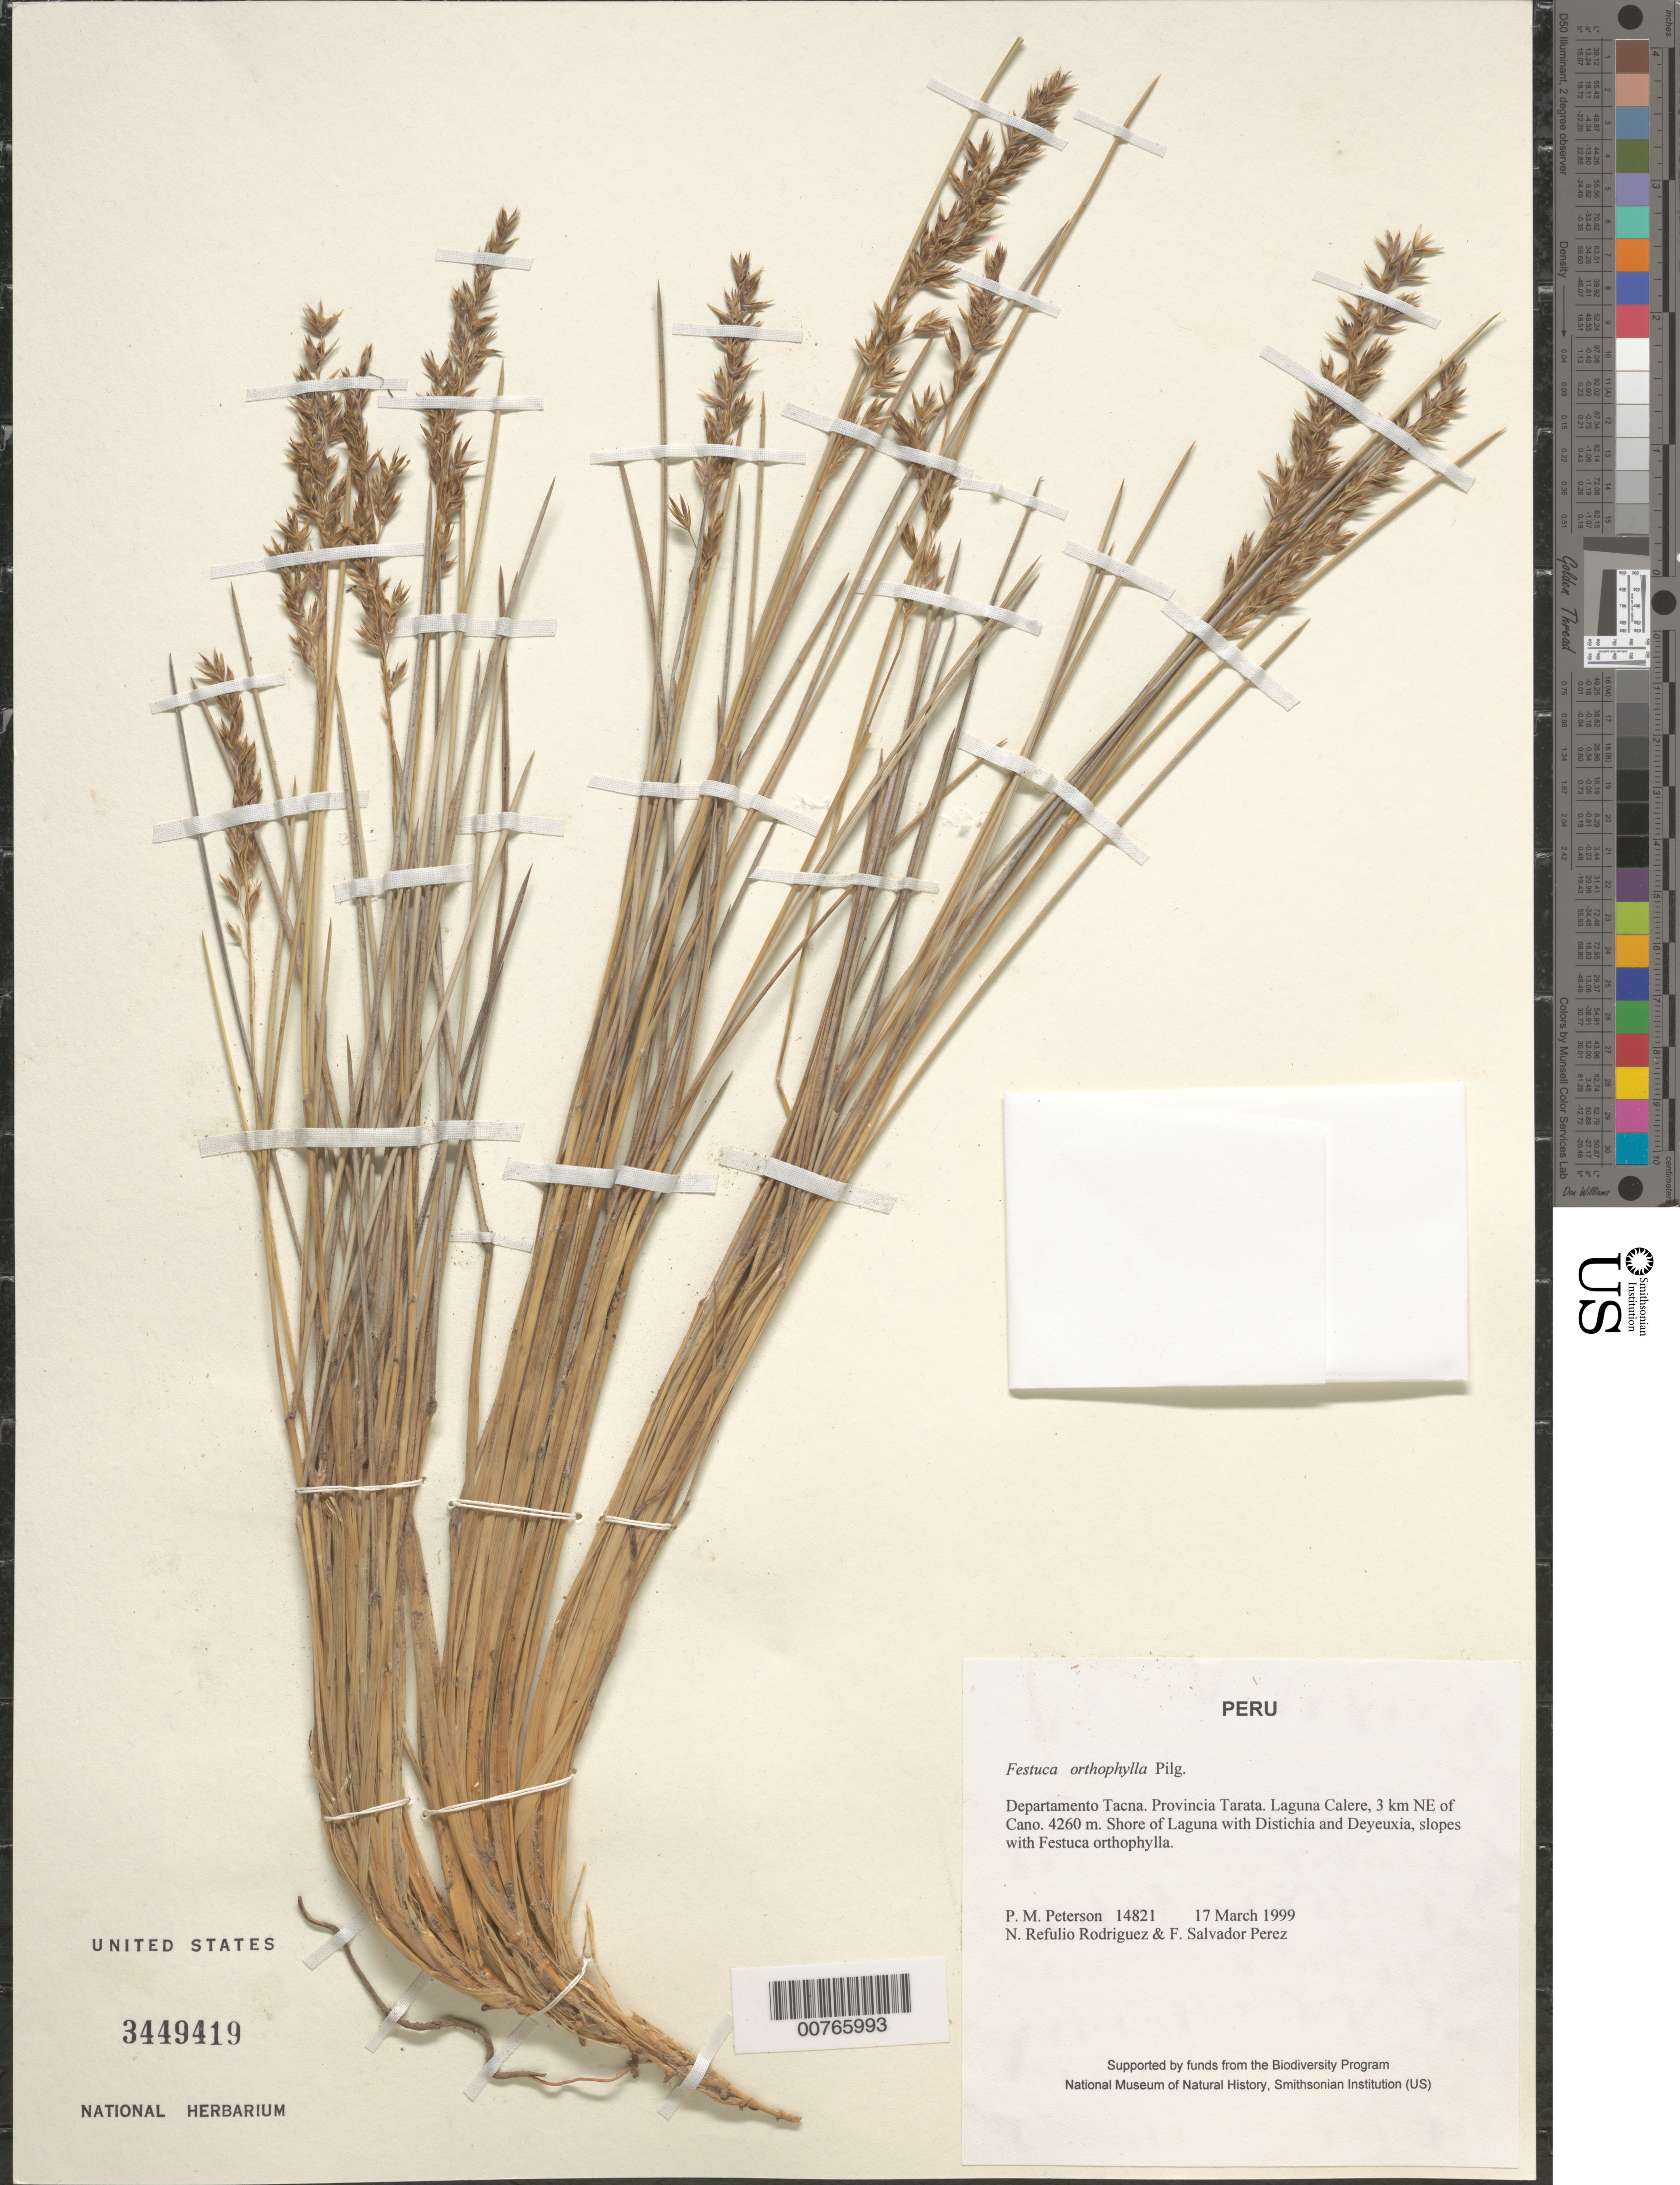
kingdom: Plantae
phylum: Tracheophyta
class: Liliopsida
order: Poales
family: Poaceae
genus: Festuca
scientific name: Festuca orthophylla var. boliviana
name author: Pilg.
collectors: P. M. Peterson, N. Refulio-Rodríguez & F. Salvador Perez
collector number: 14821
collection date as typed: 17 Mar 1999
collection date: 1999-03-17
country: Peru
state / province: Tacna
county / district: Tarata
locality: Laguna Calere, 3 km NE of Cano.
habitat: Shore of Laguna with Distichia and Deyeuxia, slopes with Festuca orthophylla.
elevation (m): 4260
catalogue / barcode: US 3449419